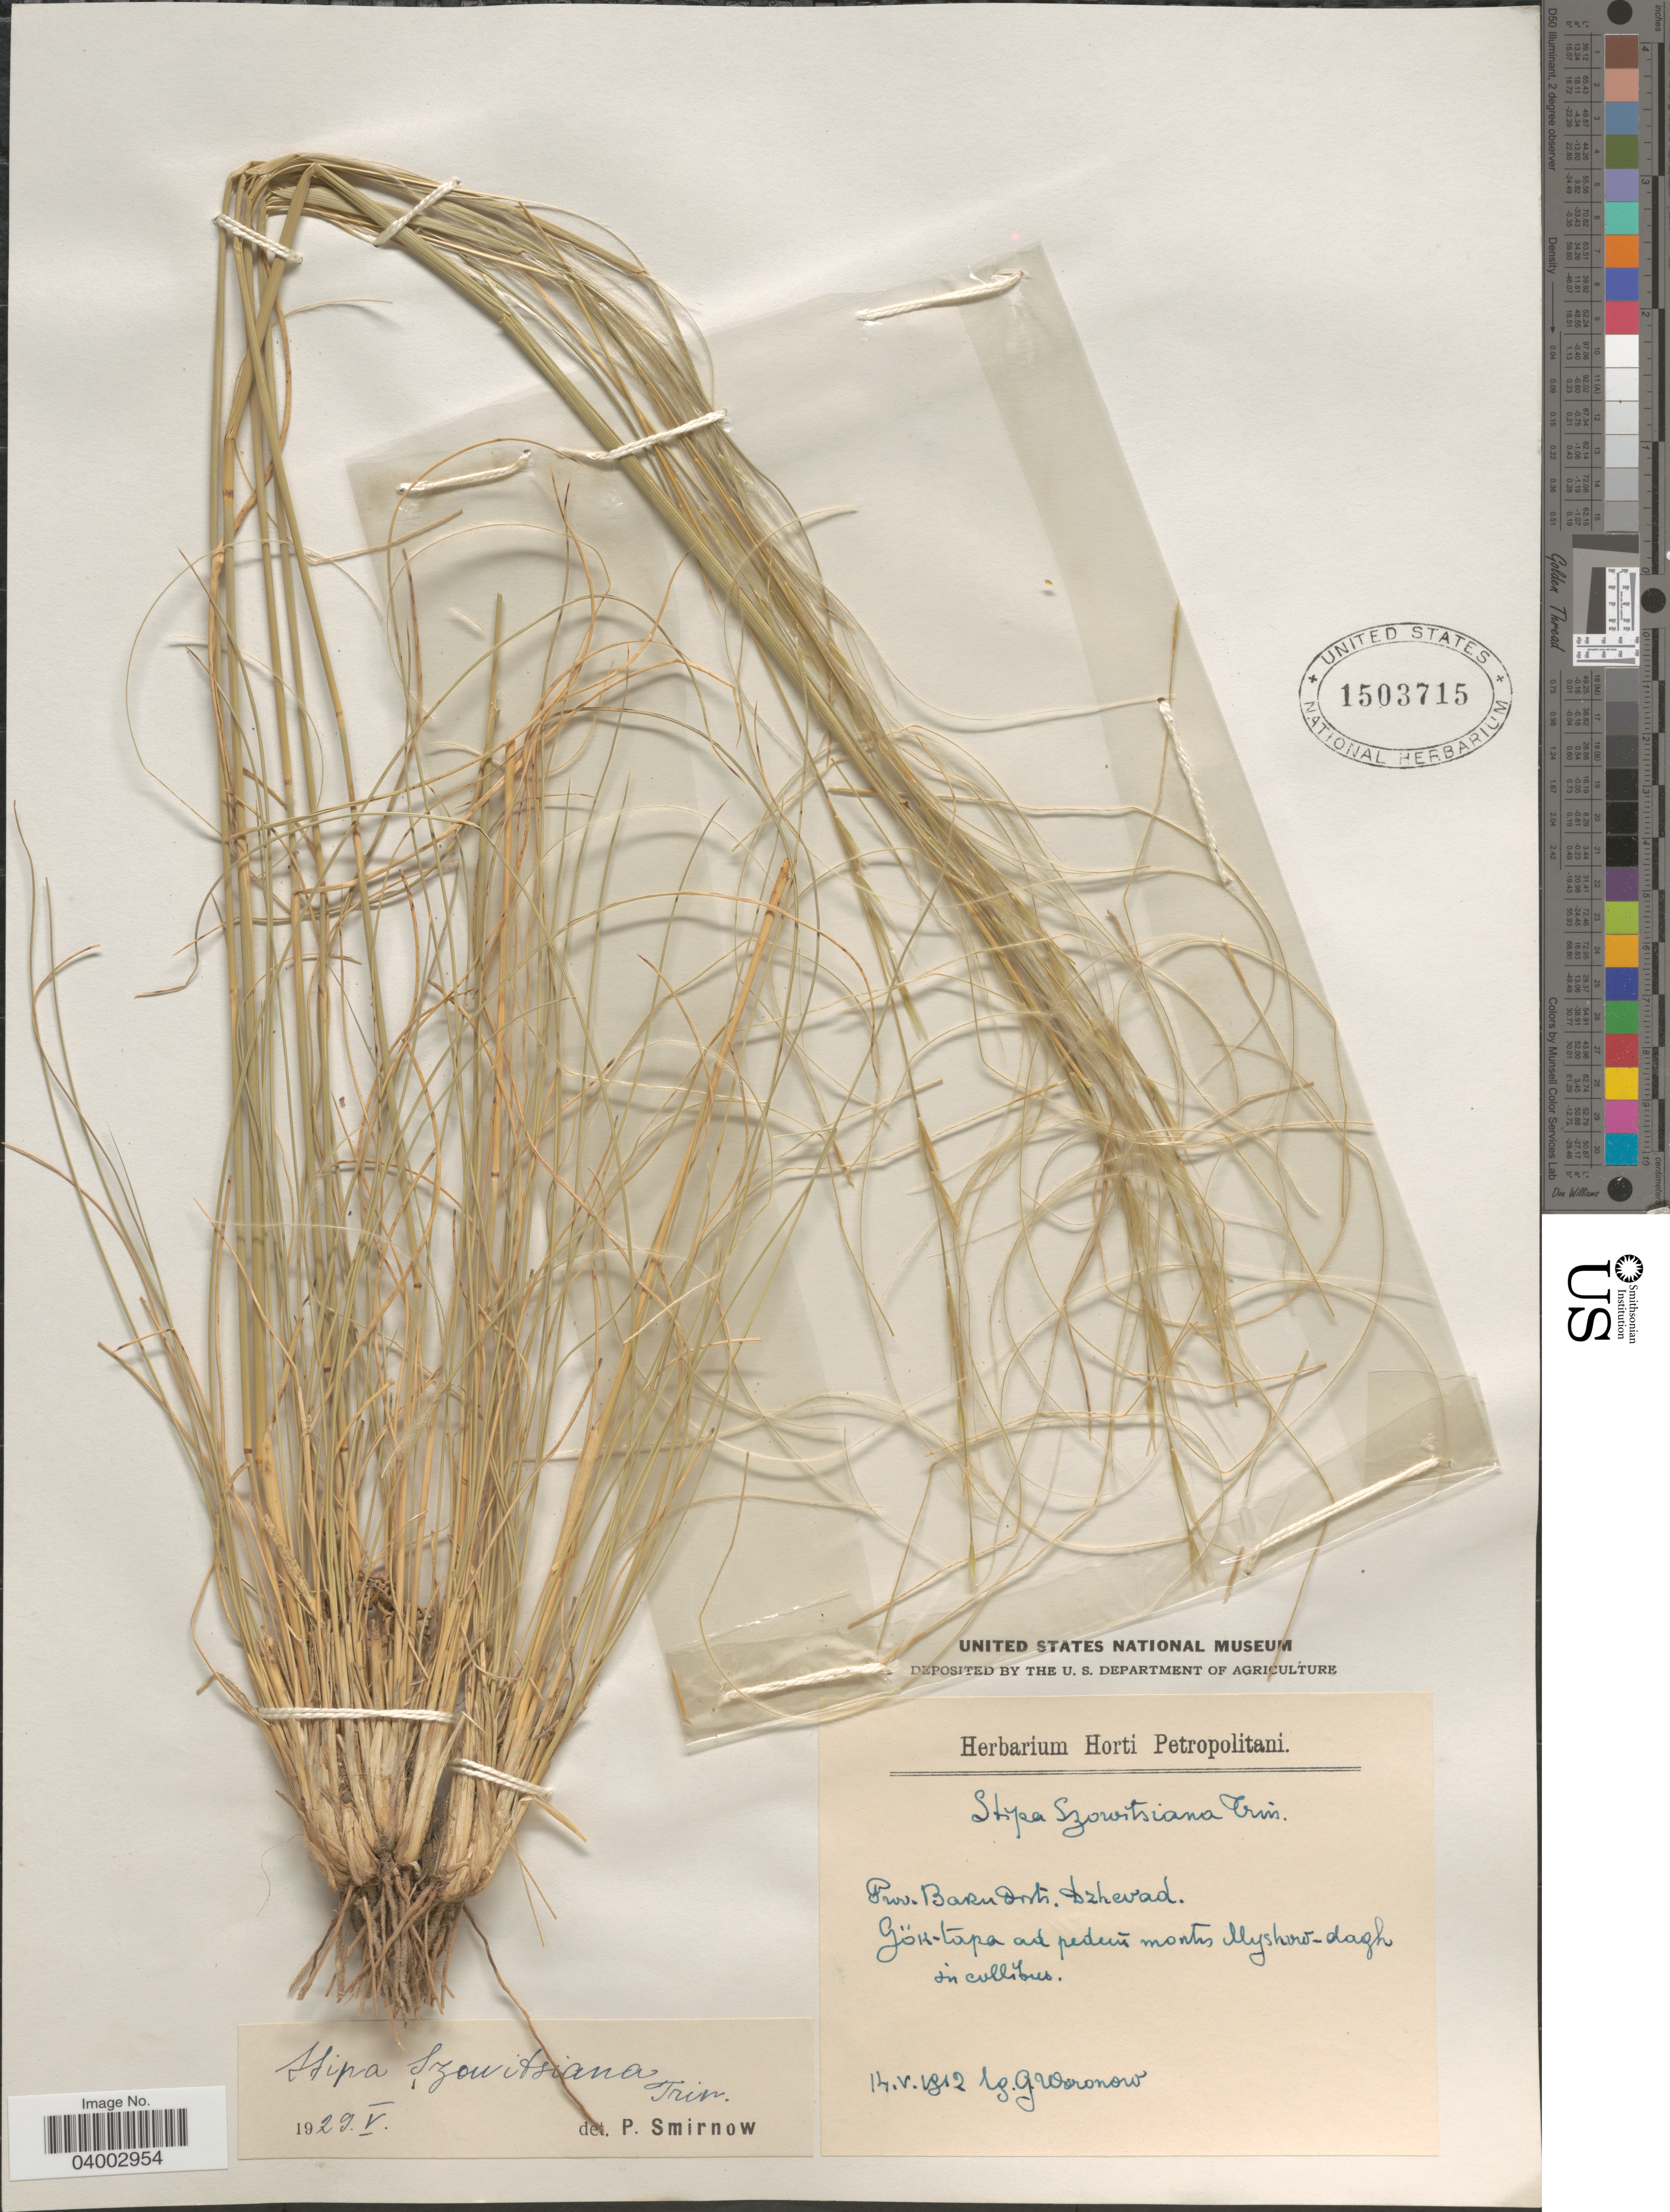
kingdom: Plantae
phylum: Tracheophyta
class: Liliopsida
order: Poales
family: Poaceae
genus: Stipa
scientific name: Stipa szovitsiana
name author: (Trin. & Rupr.) Griseb.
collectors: G. Woronow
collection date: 1912-05-14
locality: Prov. Baku distr. Dzhevad. Gök-tapa ad pedem montis Myshow-dagh in collibus. [interpreted]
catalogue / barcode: US 1503715